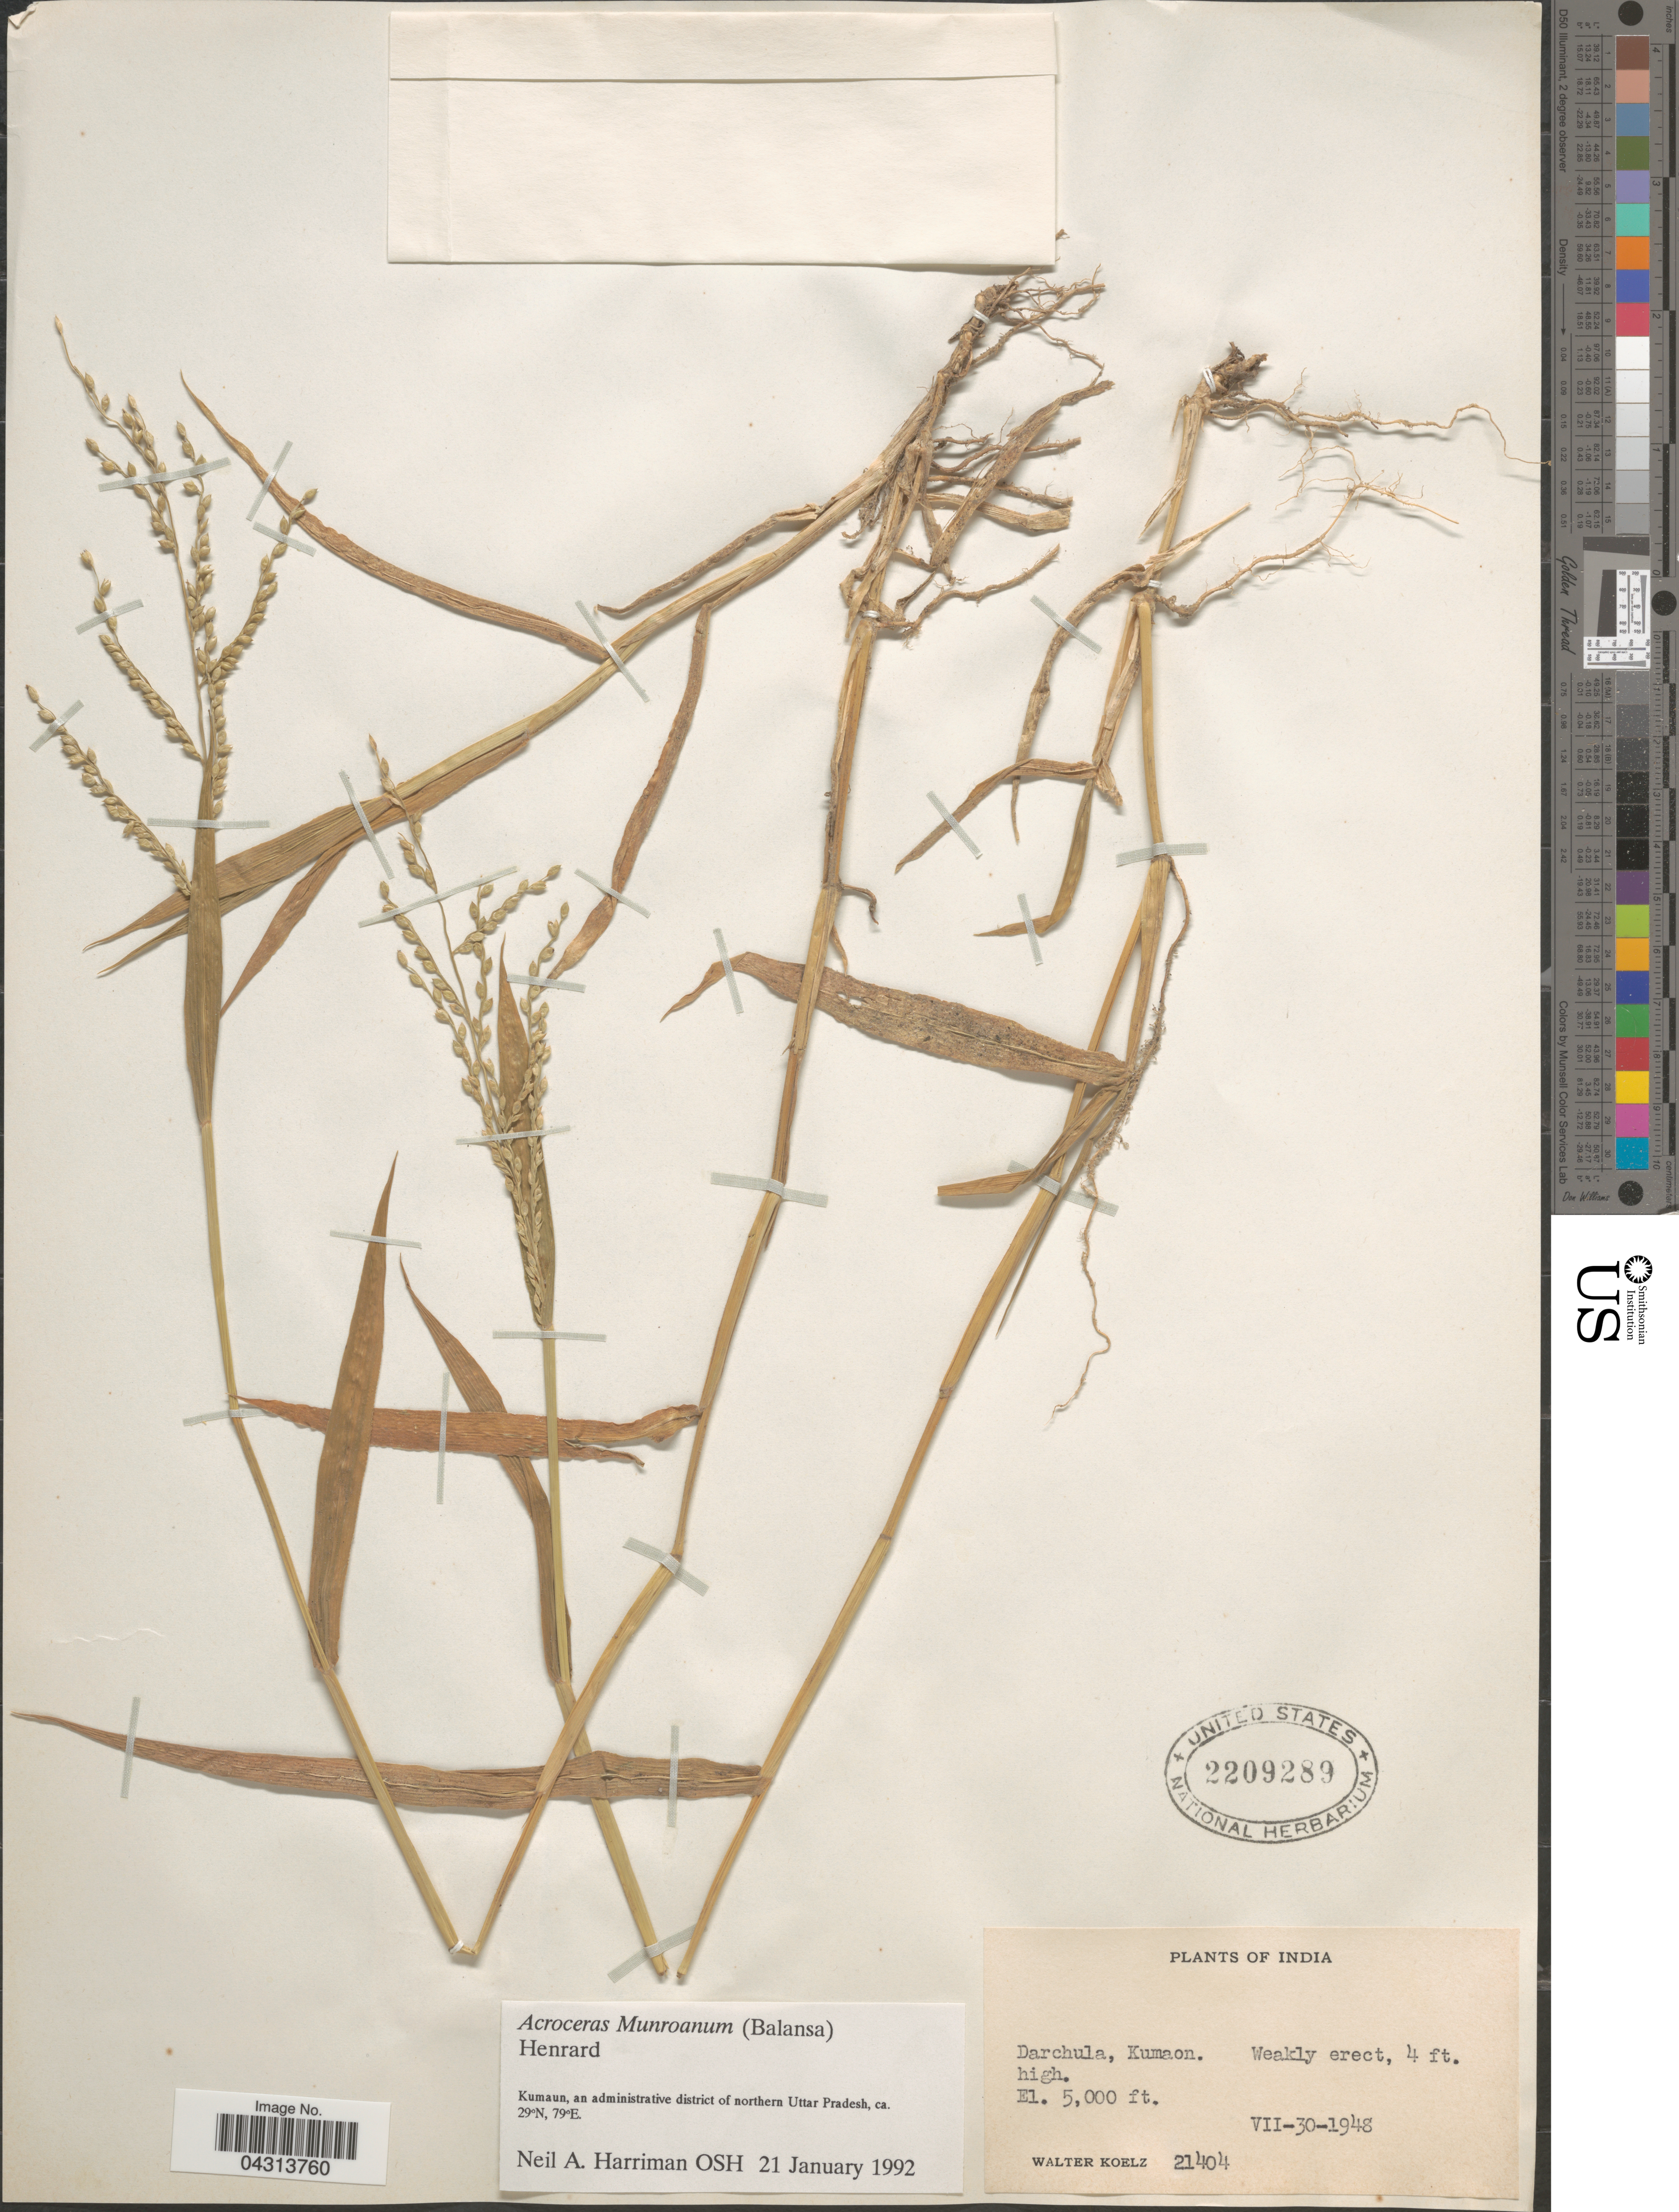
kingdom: Plantae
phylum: Tracheophyta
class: Liliopsida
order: Poales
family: Poaceae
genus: Acroceras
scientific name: Acroceras munroanum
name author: (Steud.) Henr.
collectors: W. N. Koelz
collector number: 21404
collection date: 1948-07-30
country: India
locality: Darchula, Kumaon.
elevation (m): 1524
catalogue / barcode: US 2209289